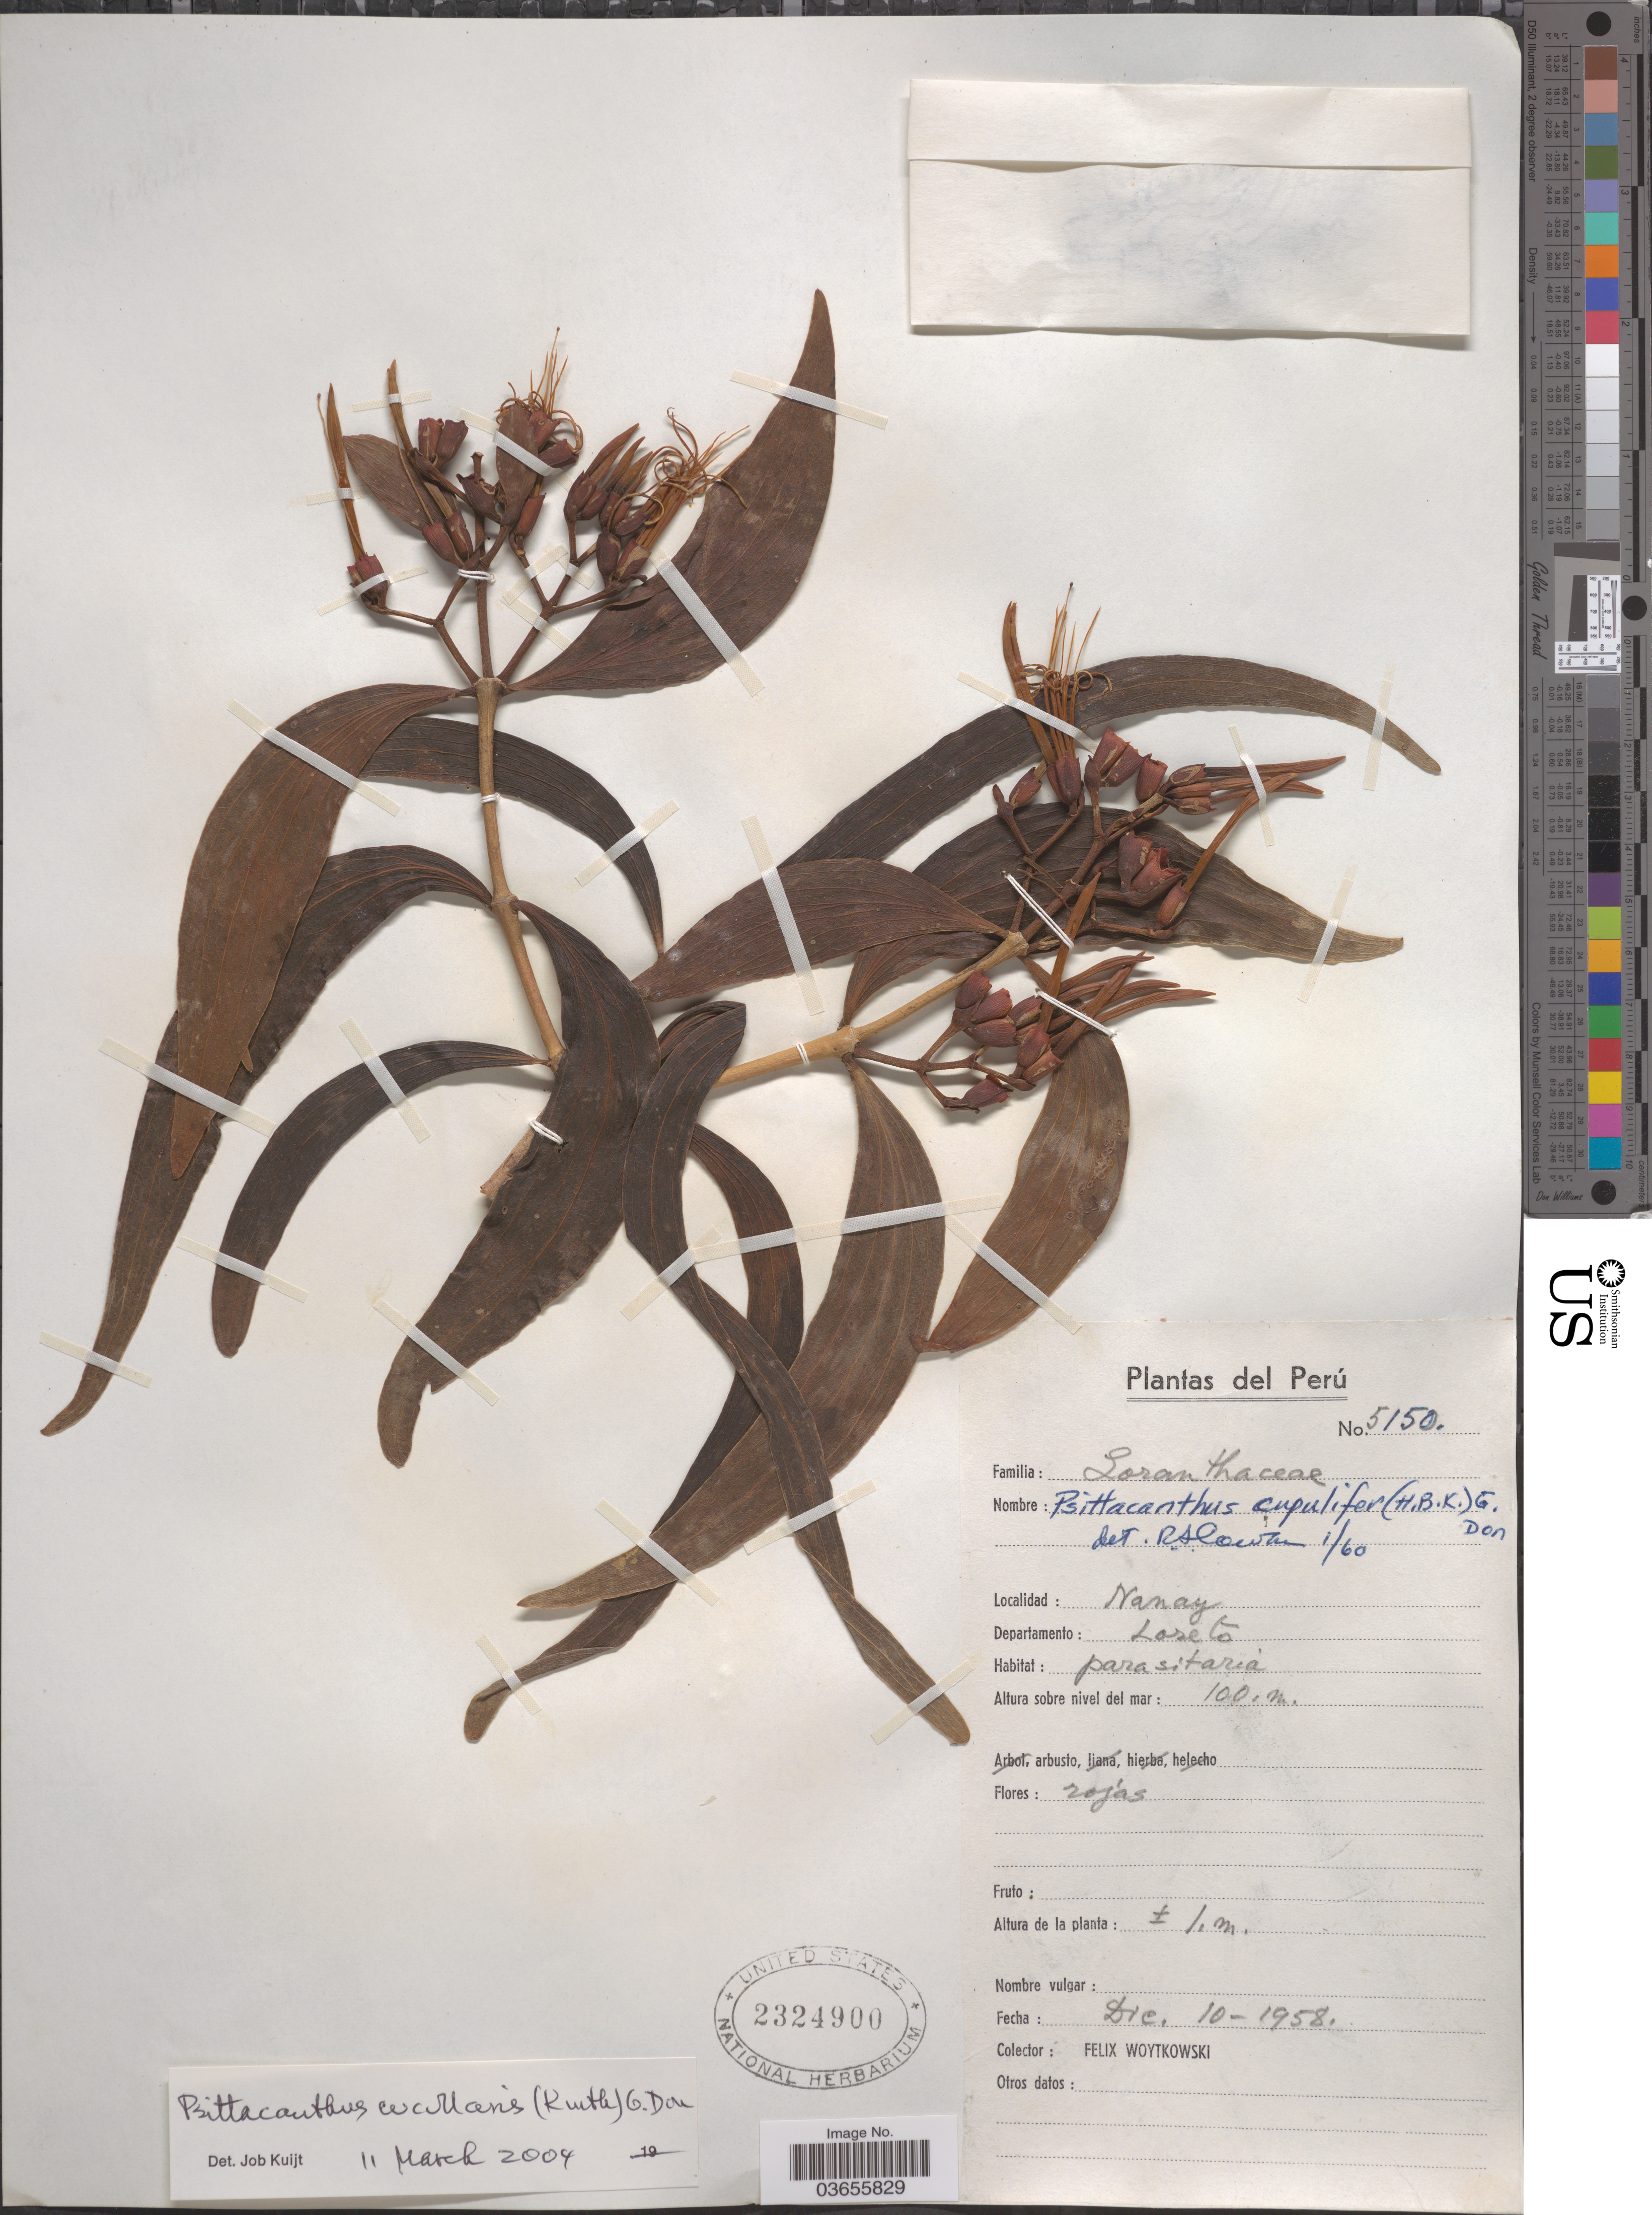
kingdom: Plantae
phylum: Tracheophyta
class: Magnoliopsida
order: Santalales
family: Loranthaceae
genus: Psittacanthus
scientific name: Psittacanthus cucullaris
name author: (Kunth) G. Don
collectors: F. Woytkowski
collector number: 5150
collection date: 1958-12-10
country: Peru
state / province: Loreto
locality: Nanay. Departamento: Loreto.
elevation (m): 100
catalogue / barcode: US 2324900